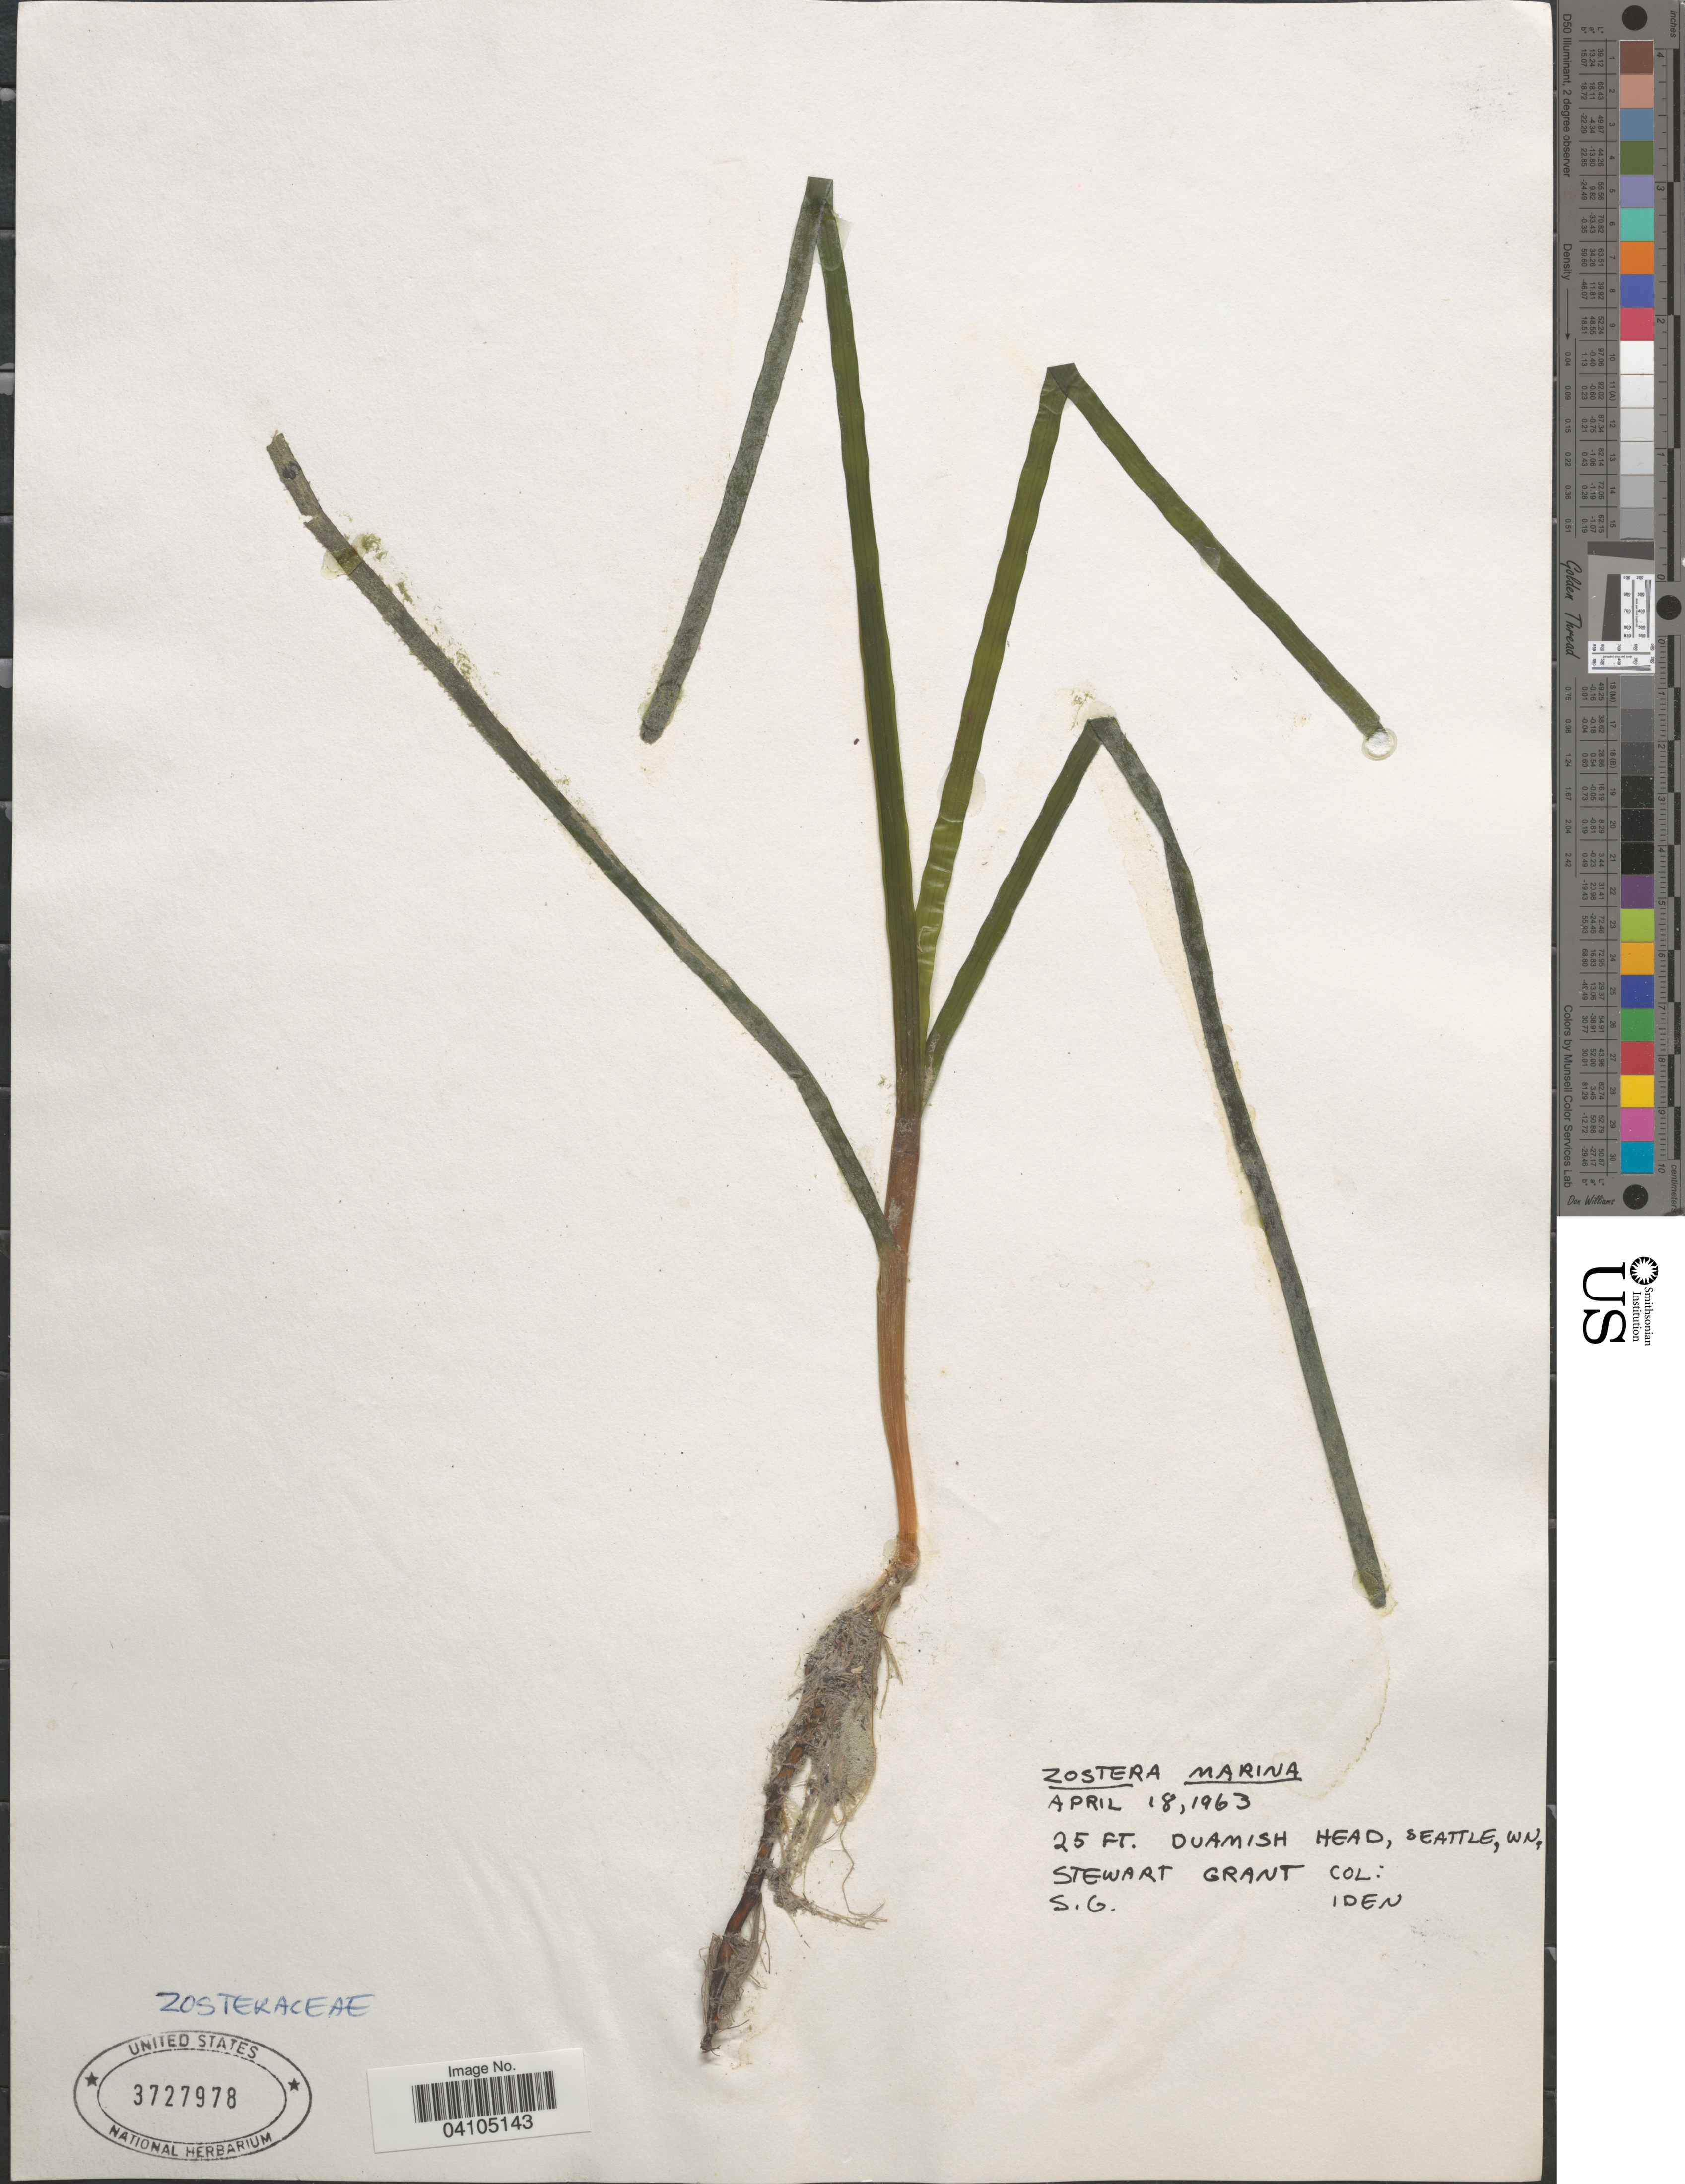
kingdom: Plantae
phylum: Tracheophyta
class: Liliopsida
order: Alismatales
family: Zosteraceae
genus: Zostera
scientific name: Zostera marina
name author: L.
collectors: S. Grant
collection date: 1963-04-18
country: United States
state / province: Washington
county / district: King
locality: Duamish Head, Seattle, WN.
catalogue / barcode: US 3727978